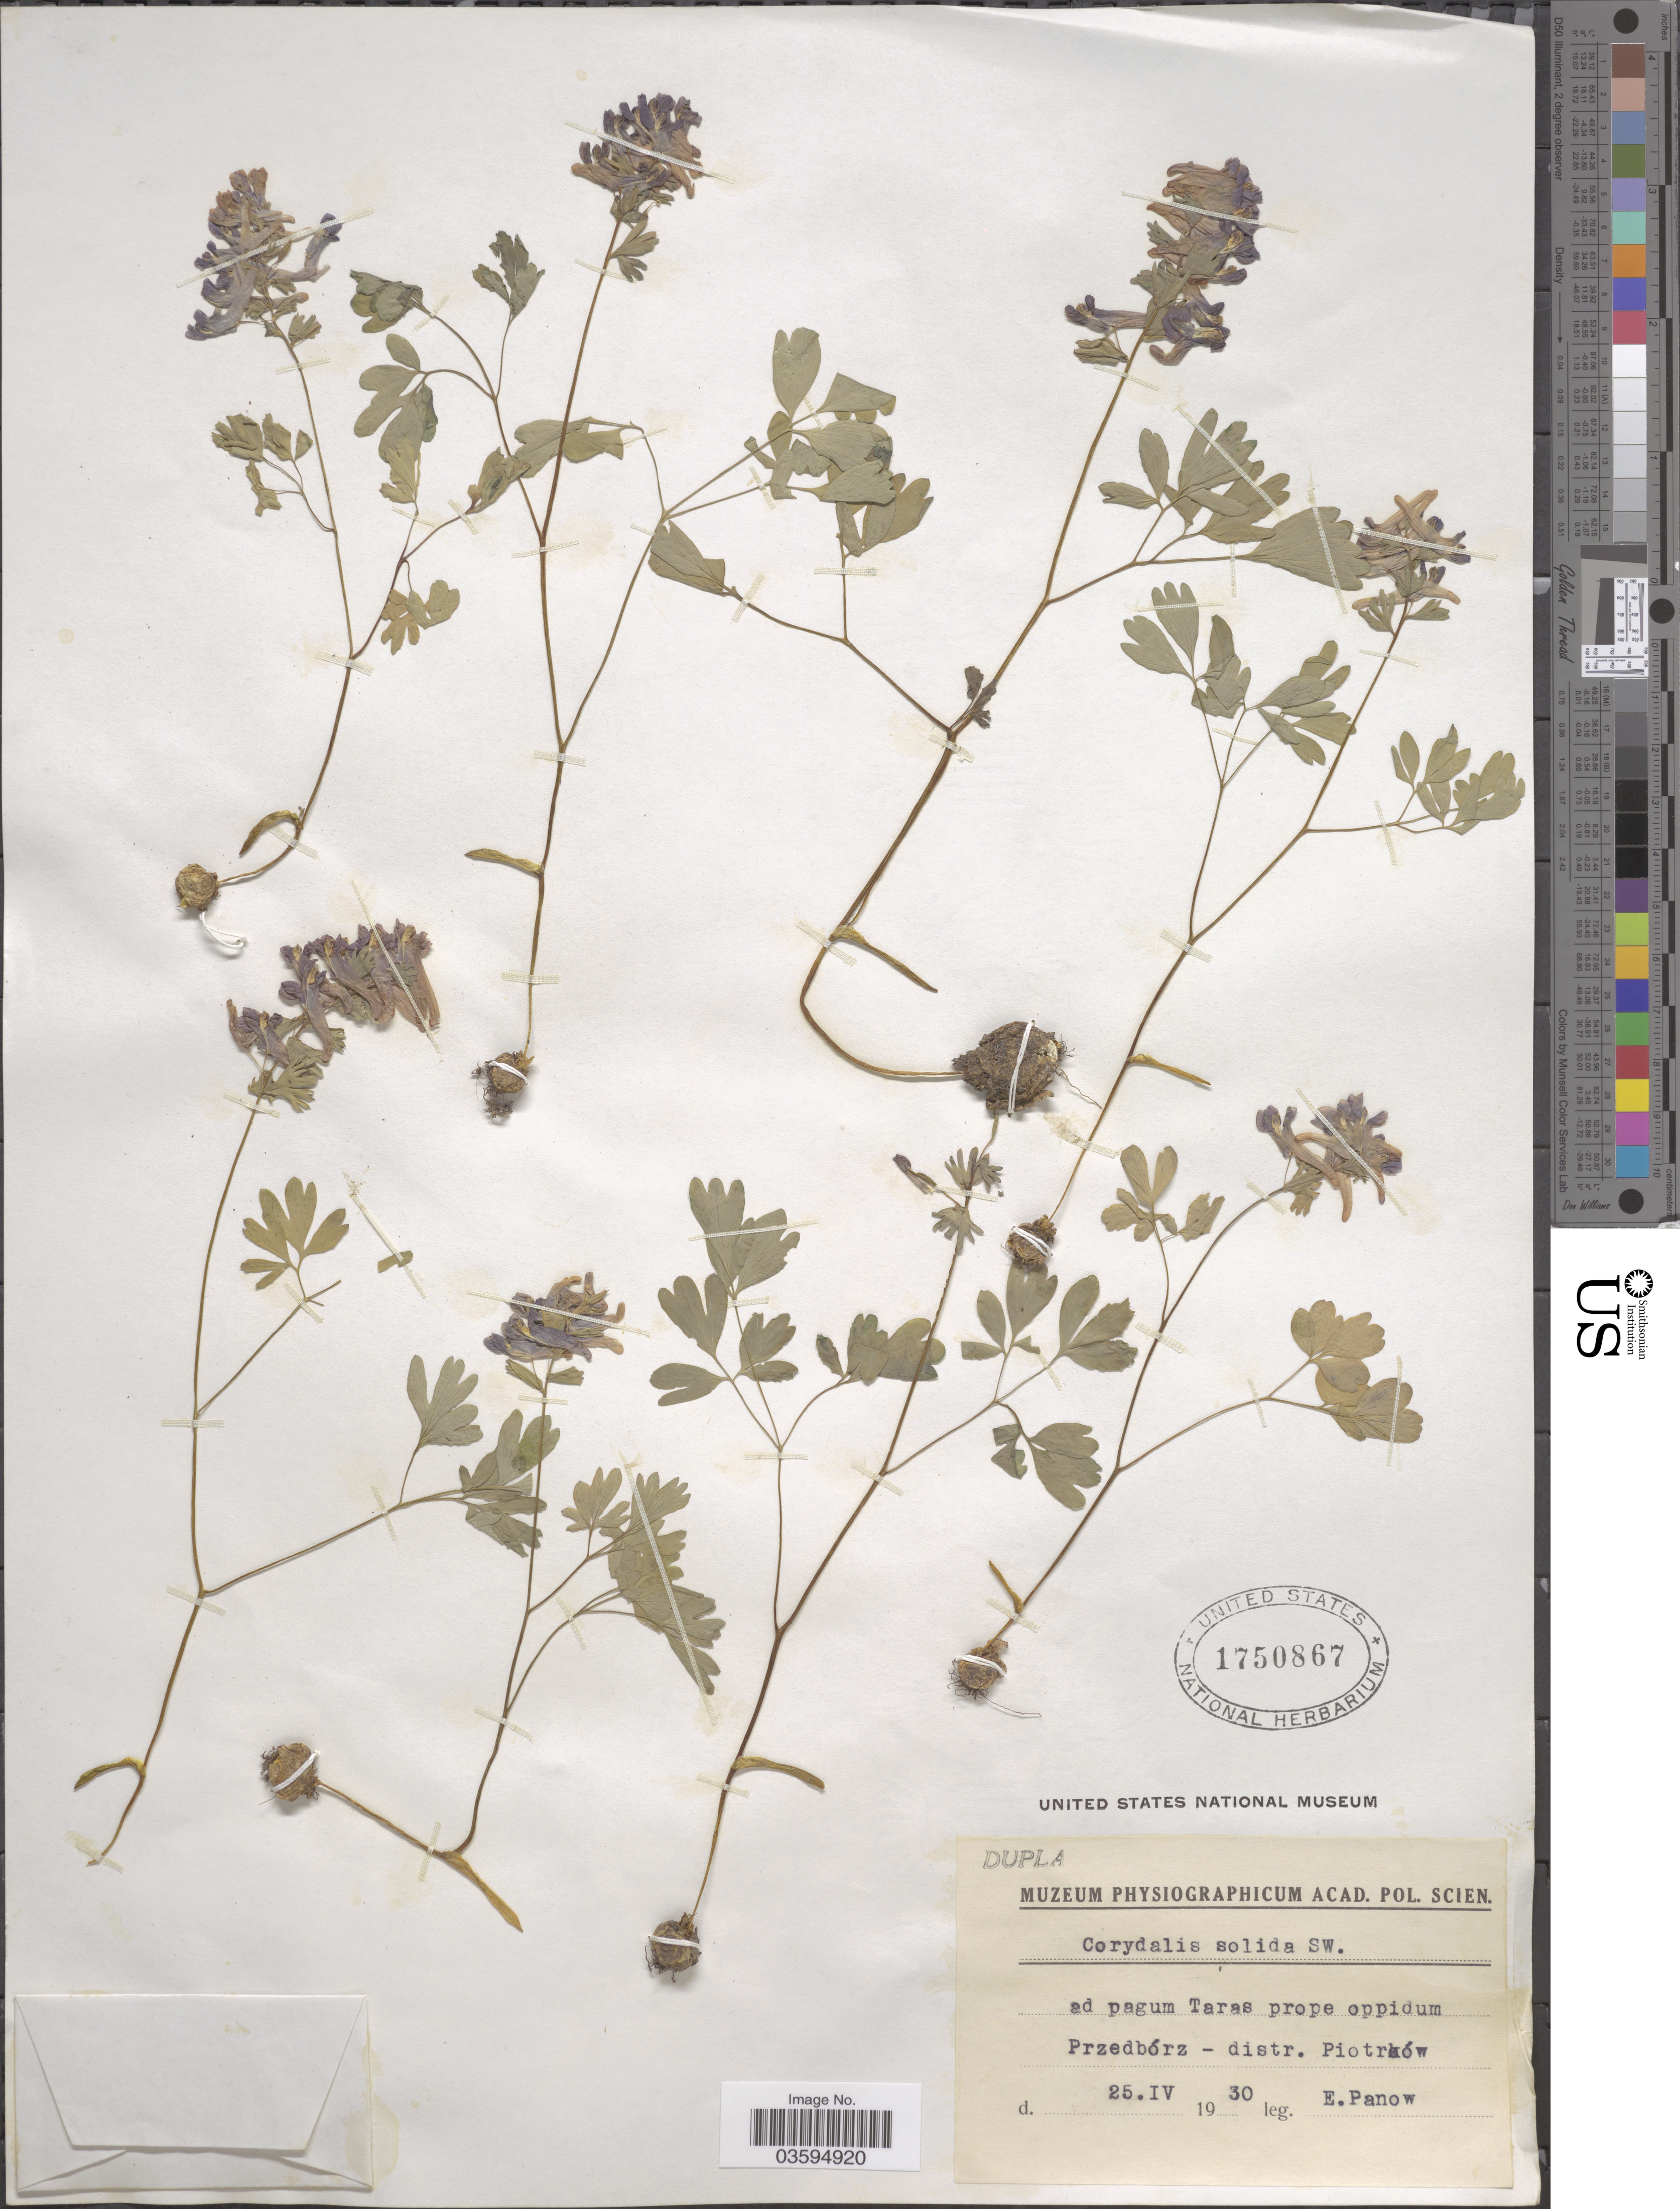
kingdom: Plantae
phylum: Tracheophyta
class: Magnoliopsida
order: Ranunculales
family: Papaveraceae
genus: Corydalis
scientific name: Corydalis solida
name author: (L.) Clairv.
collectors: E. Panow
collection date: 1930-04-25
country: Poland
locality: Ad pagum Taras prope oppidum Przedbórz - distr. Piotrów.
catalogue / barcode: US 1750867